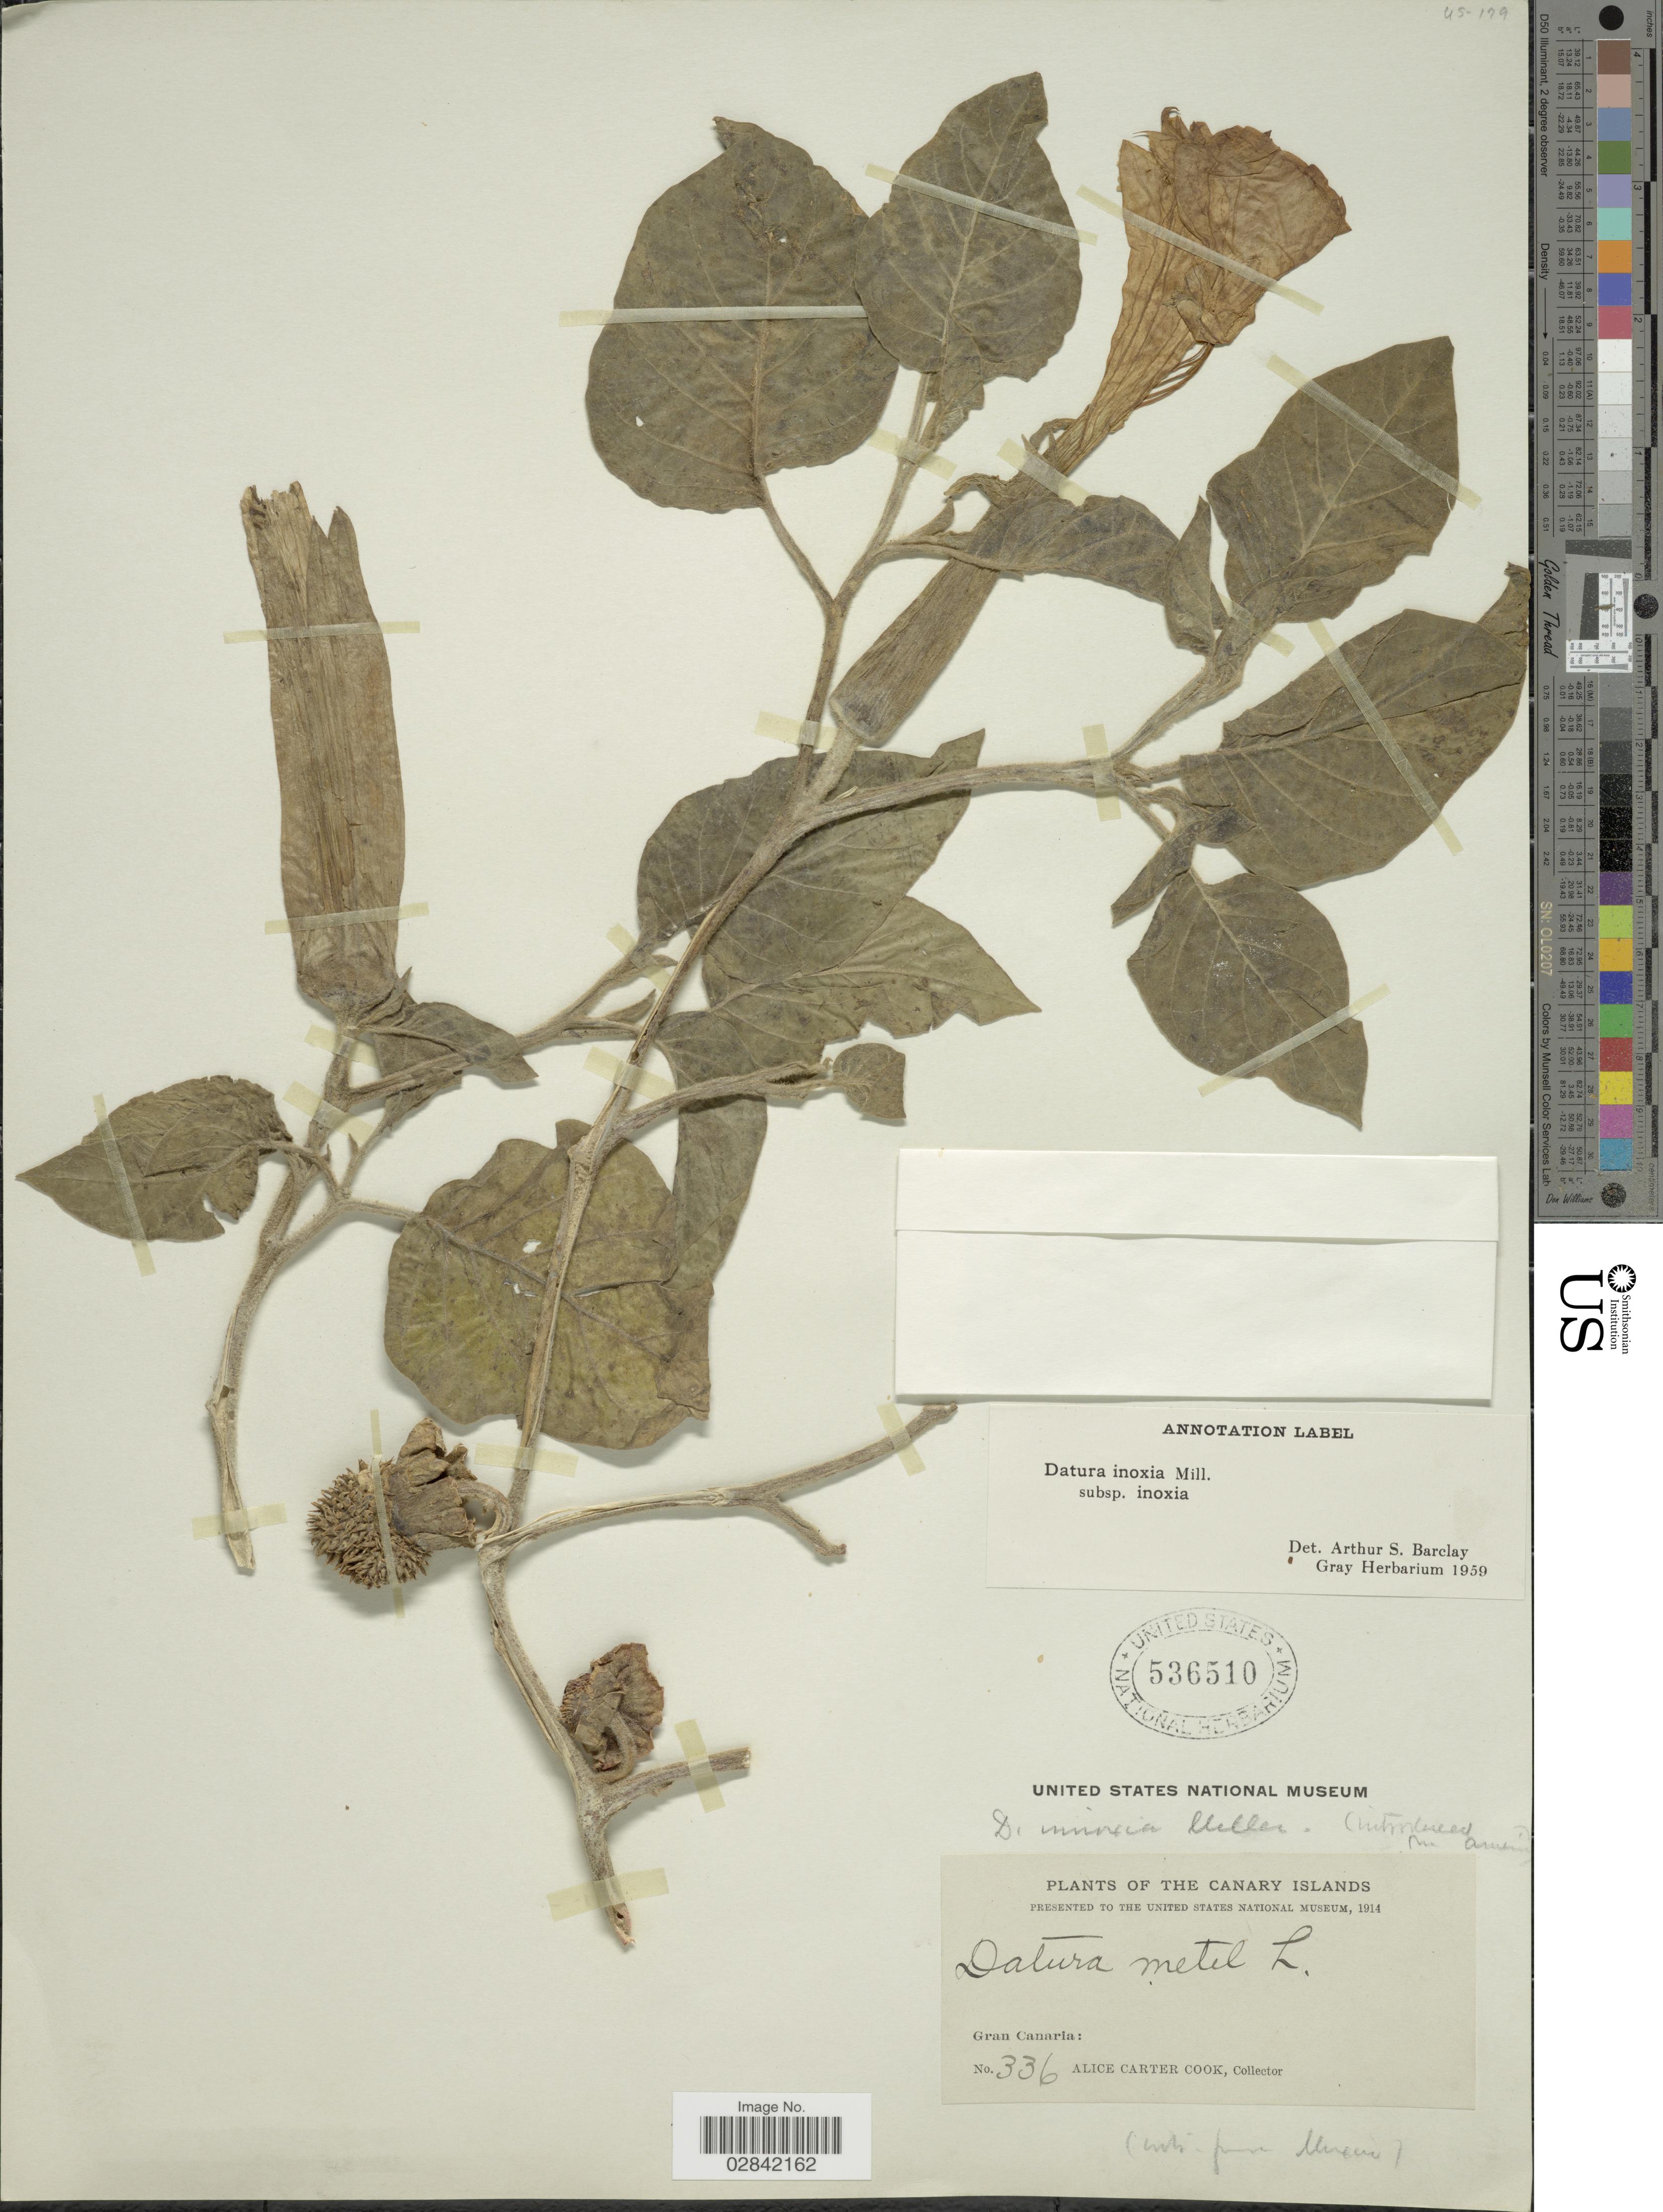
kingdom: Plantae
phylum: Tracheophyta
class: Magnoliopsida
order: Solanales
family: Solanaceae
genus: Datura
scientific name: Datura innoxia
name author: Mill.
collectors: Alice C. Cook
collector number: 336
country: Spain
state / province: Canarias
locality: The Canary Islands, Gran Canaria.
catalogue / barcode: US 536510